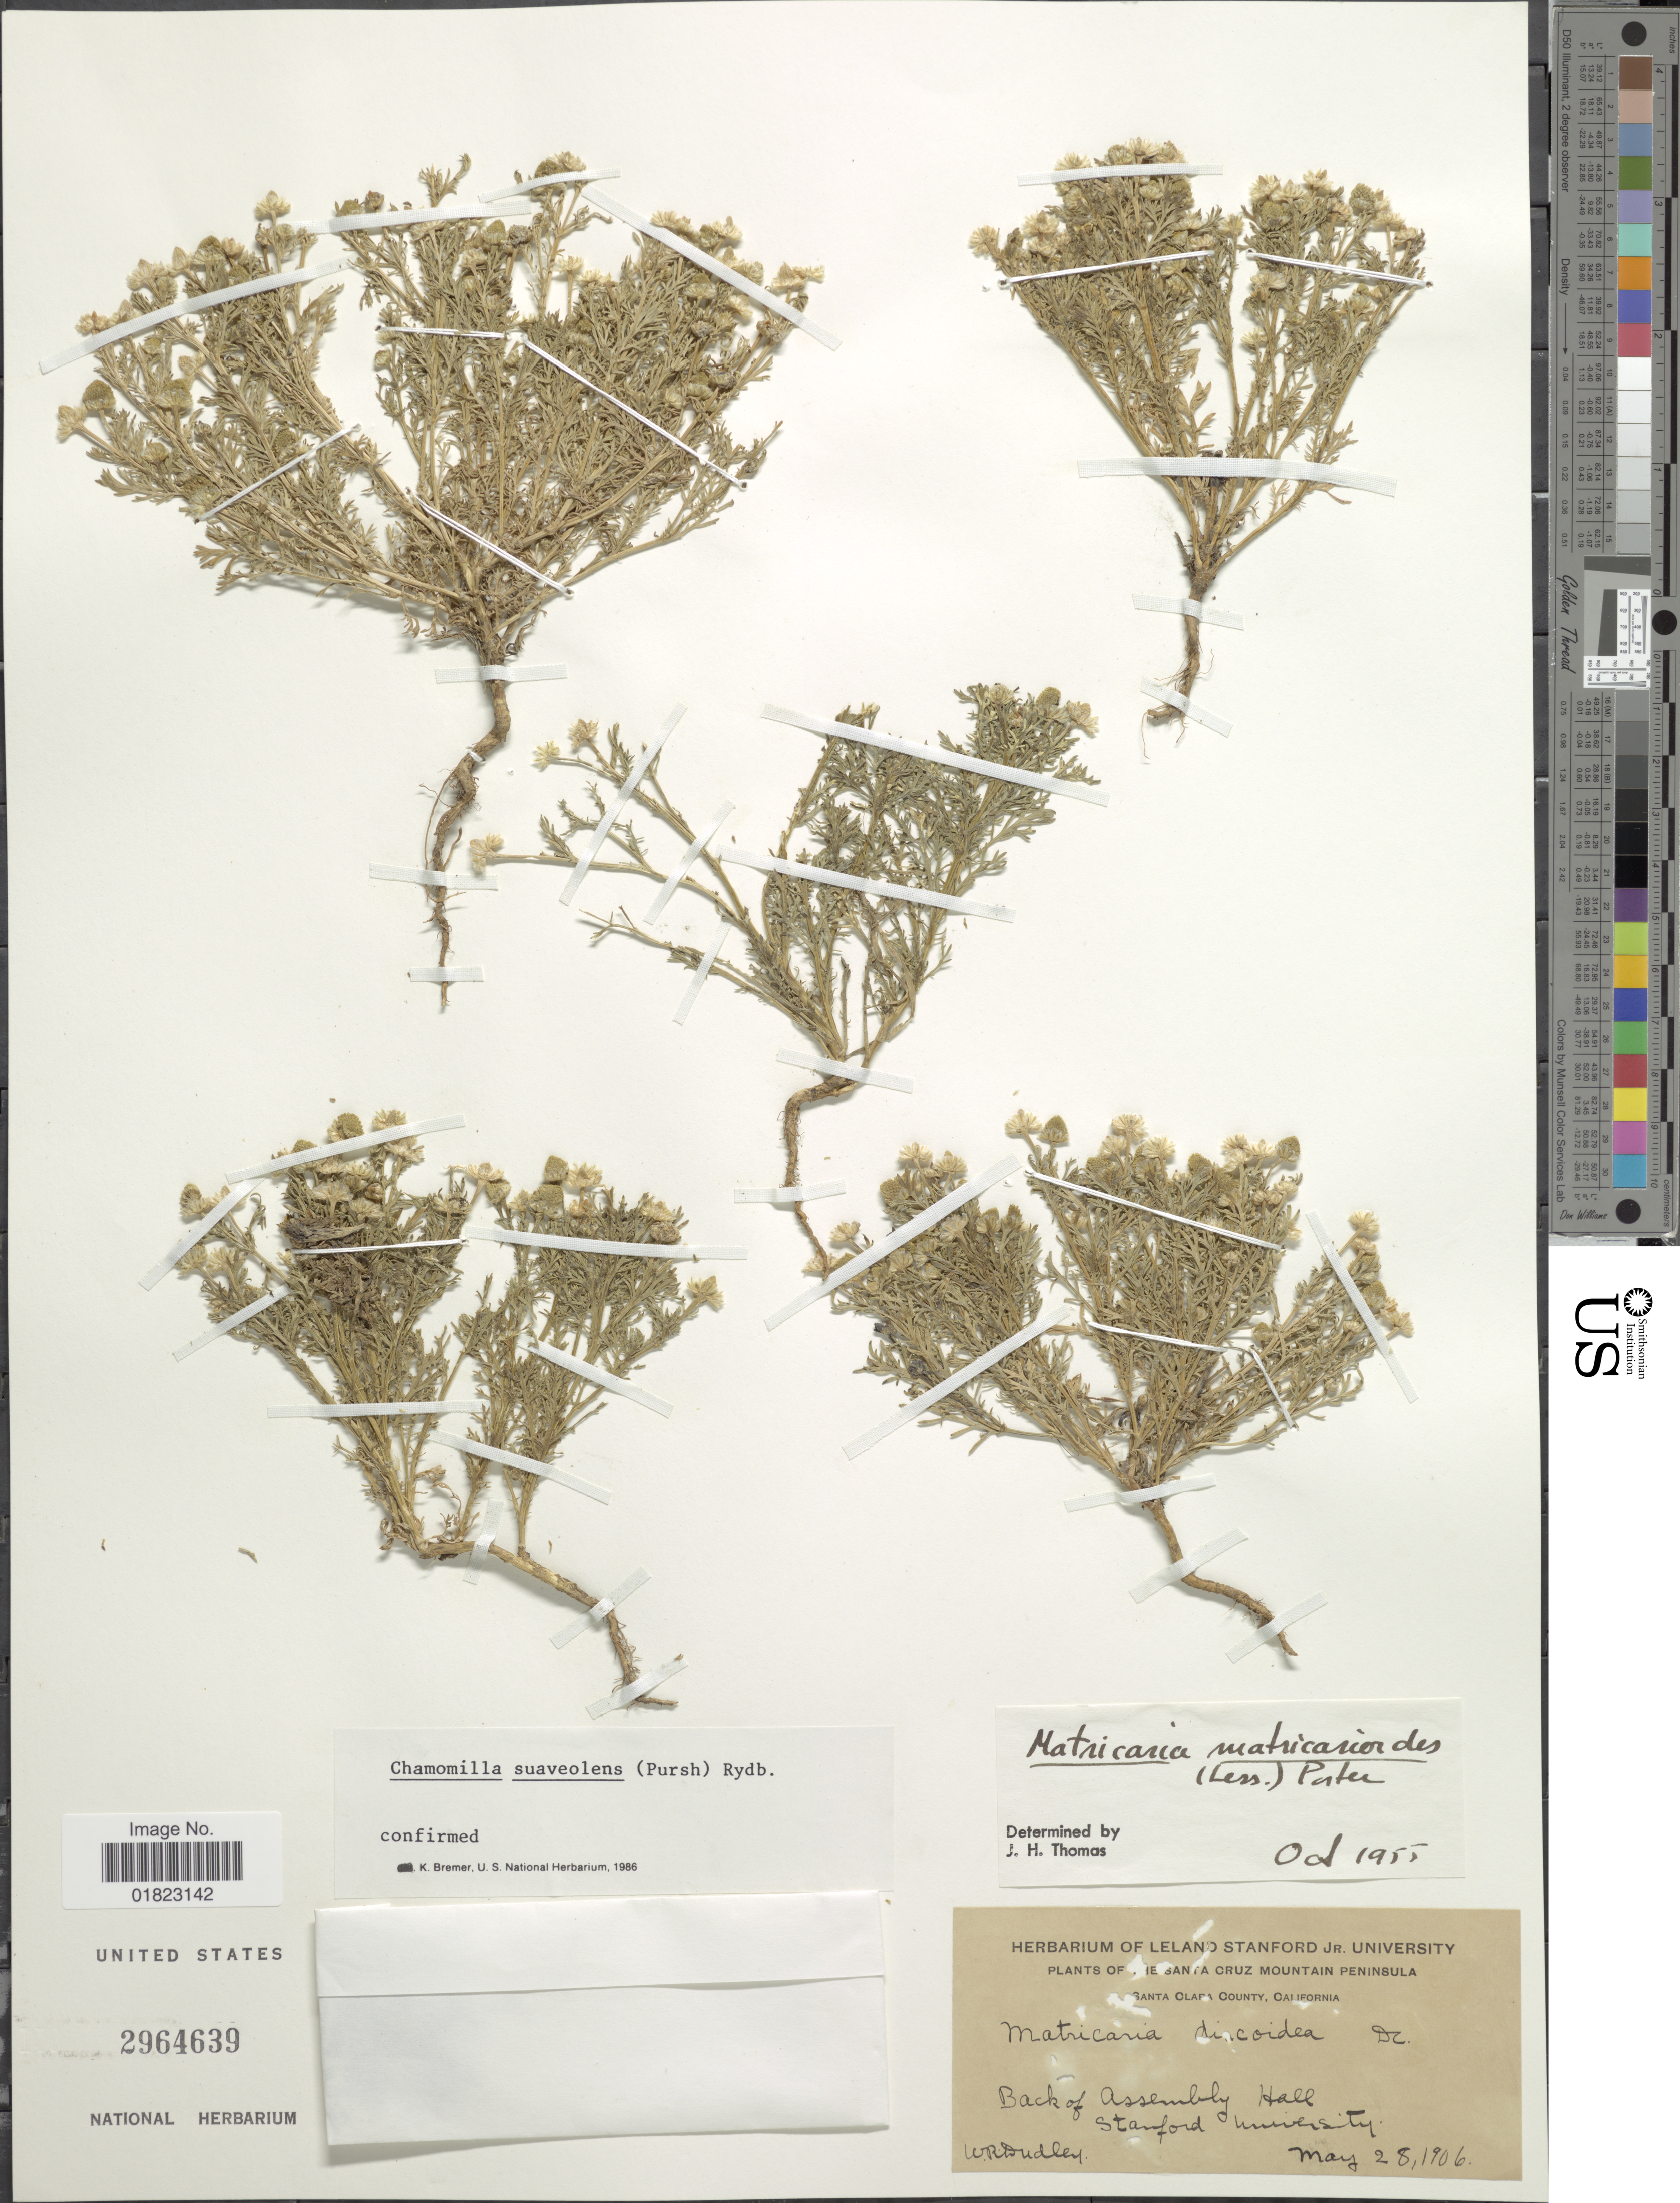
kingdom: Plantae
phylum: Tracheophyta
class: Magnoliopsida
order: Asterales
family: Asteraceae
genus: Matricaria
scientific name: Matricaria matricarioides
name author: (Less.) Porter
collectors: W. Dudley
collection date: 1906-05-28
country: United States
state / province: California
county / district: Santa Clara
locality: The Santa Cruz Mountain Peninsula, Back of Assembly Hall, Stanford University.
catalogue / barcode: US 2964639